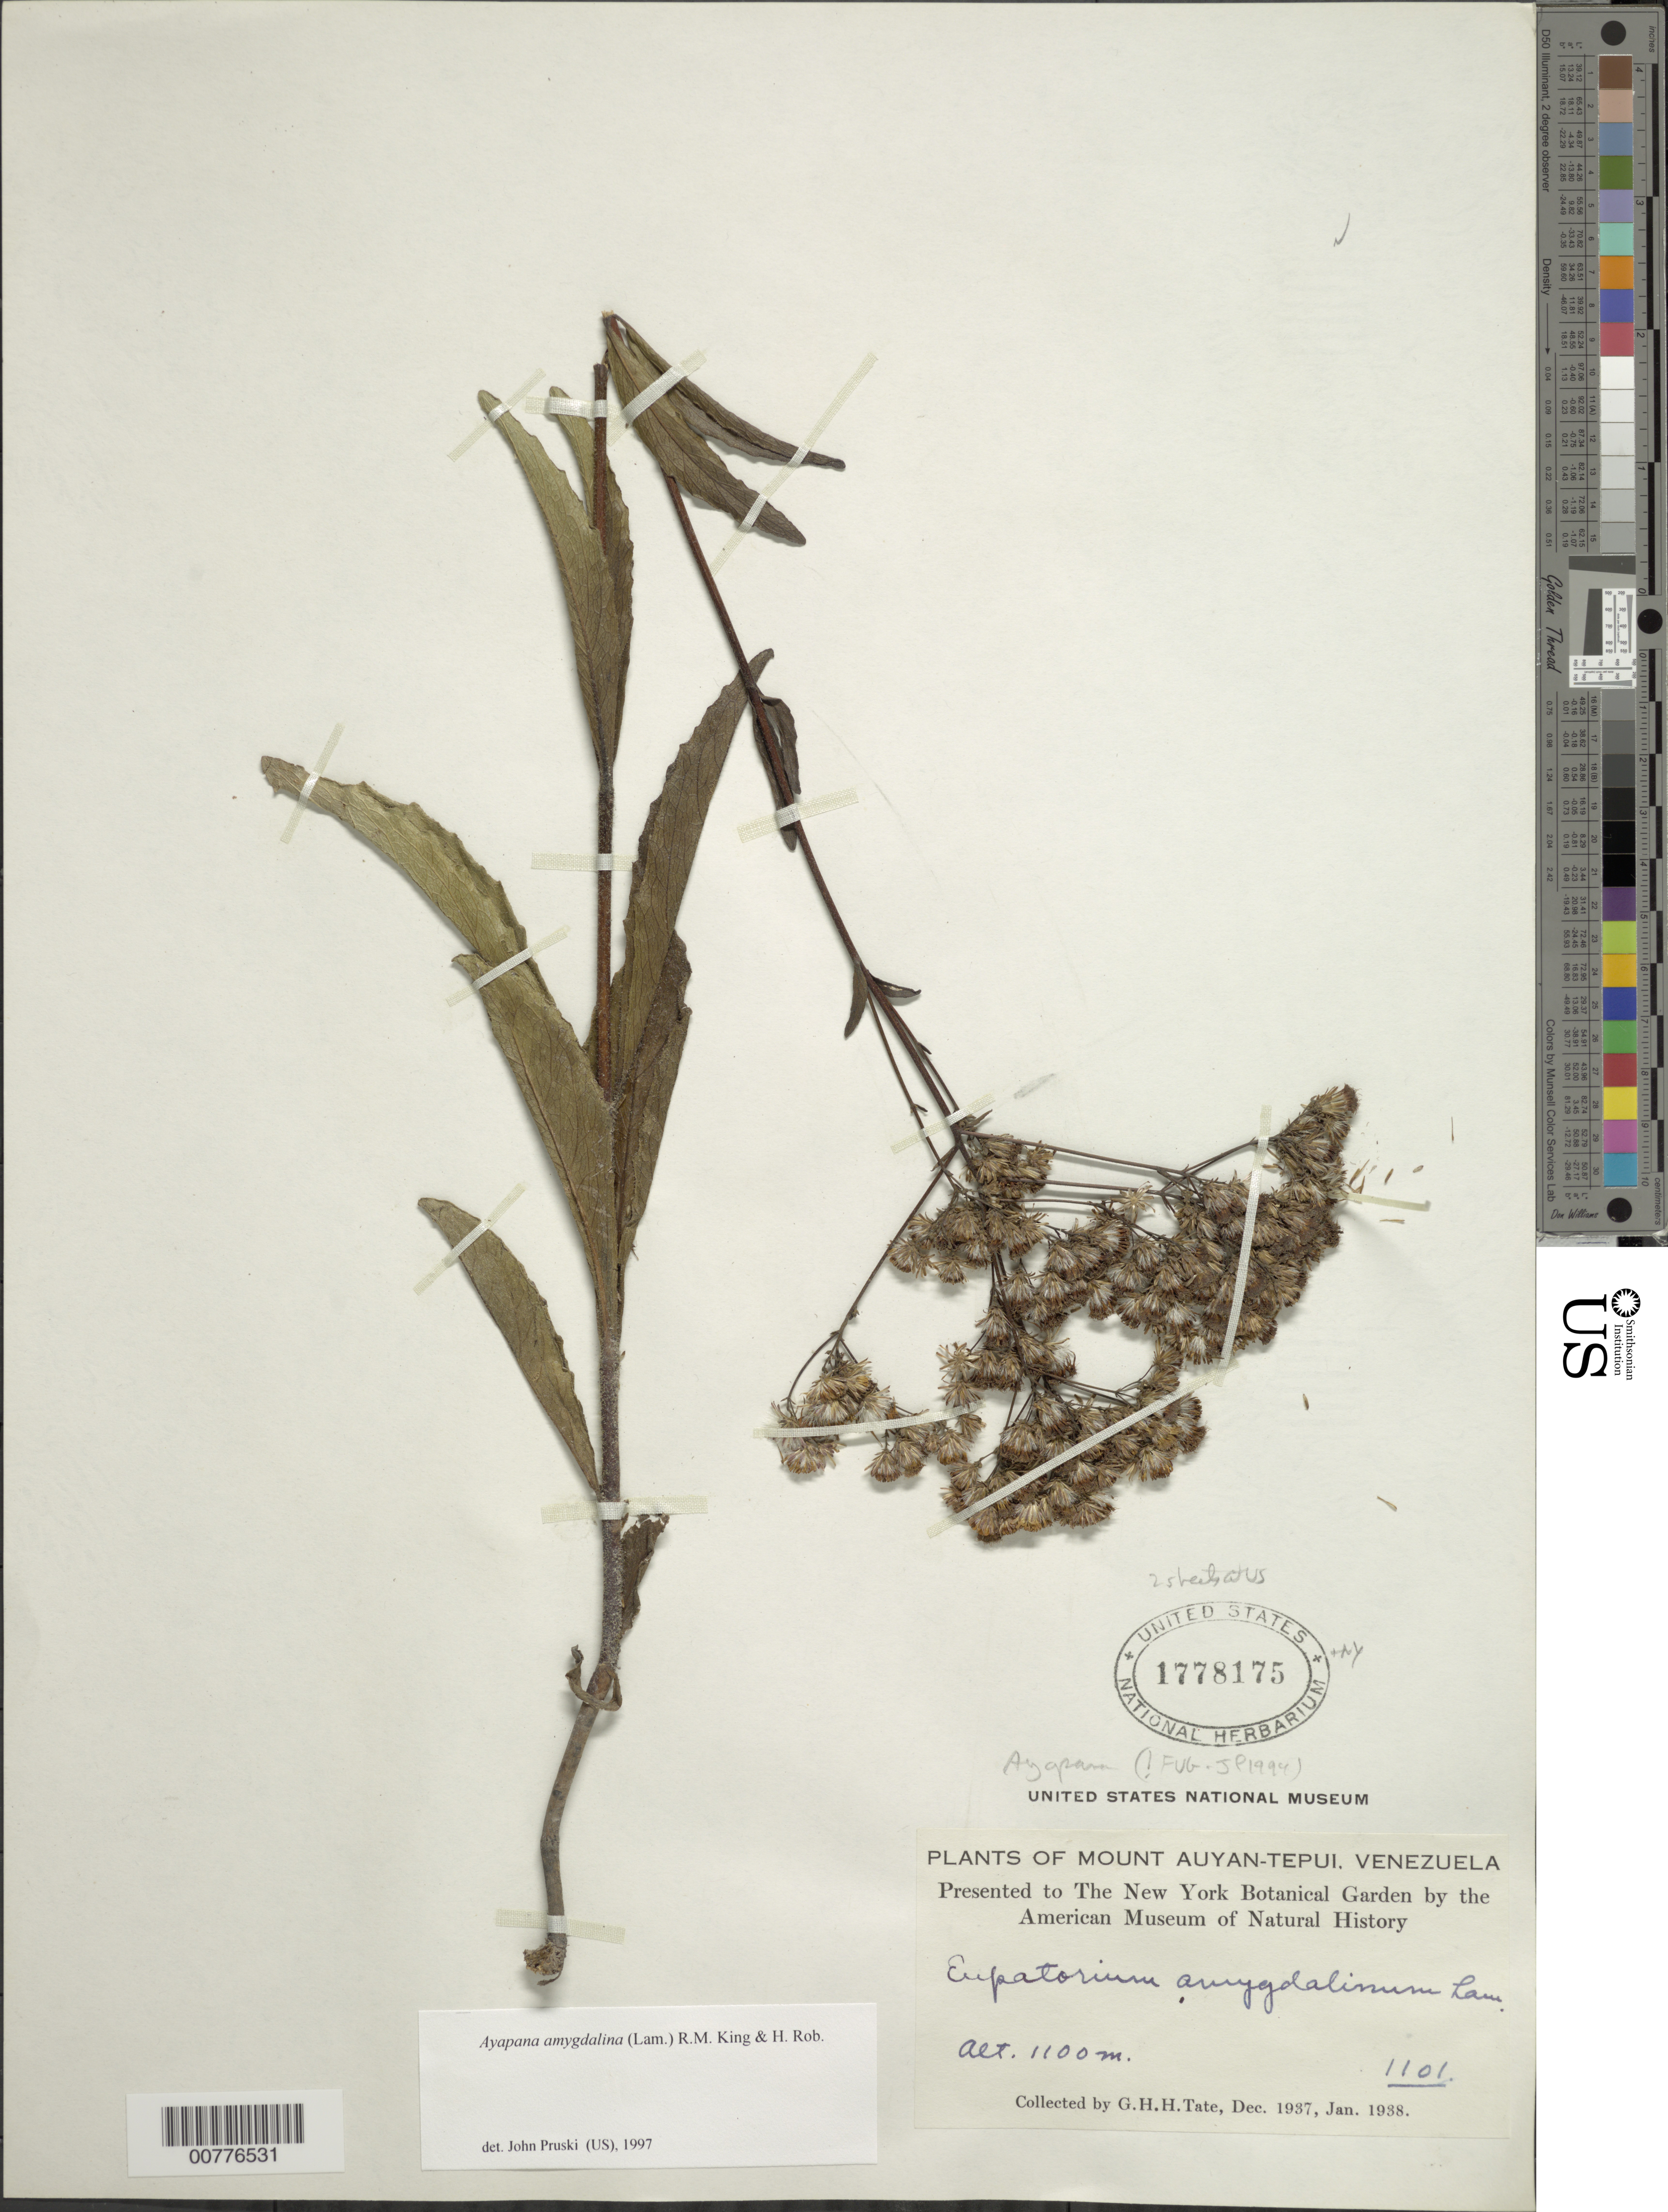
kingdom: Plantae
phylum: Tracheophyta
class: Magnoliopsida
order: Asterales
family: Asteraceae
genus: Ayapana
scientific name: Ayapana amygdalina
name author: (Lam.) R.M. King & H. Rob.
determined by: Pruski, J. F.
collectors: G. H. H.Tate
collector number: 1101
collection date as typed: Dec-37 to Jan-38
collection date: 1937-12/1938-01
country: Venezuela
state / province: Bolívar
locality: Mt. Auyan-tepuí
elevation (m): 1100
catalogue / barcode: US 1778175